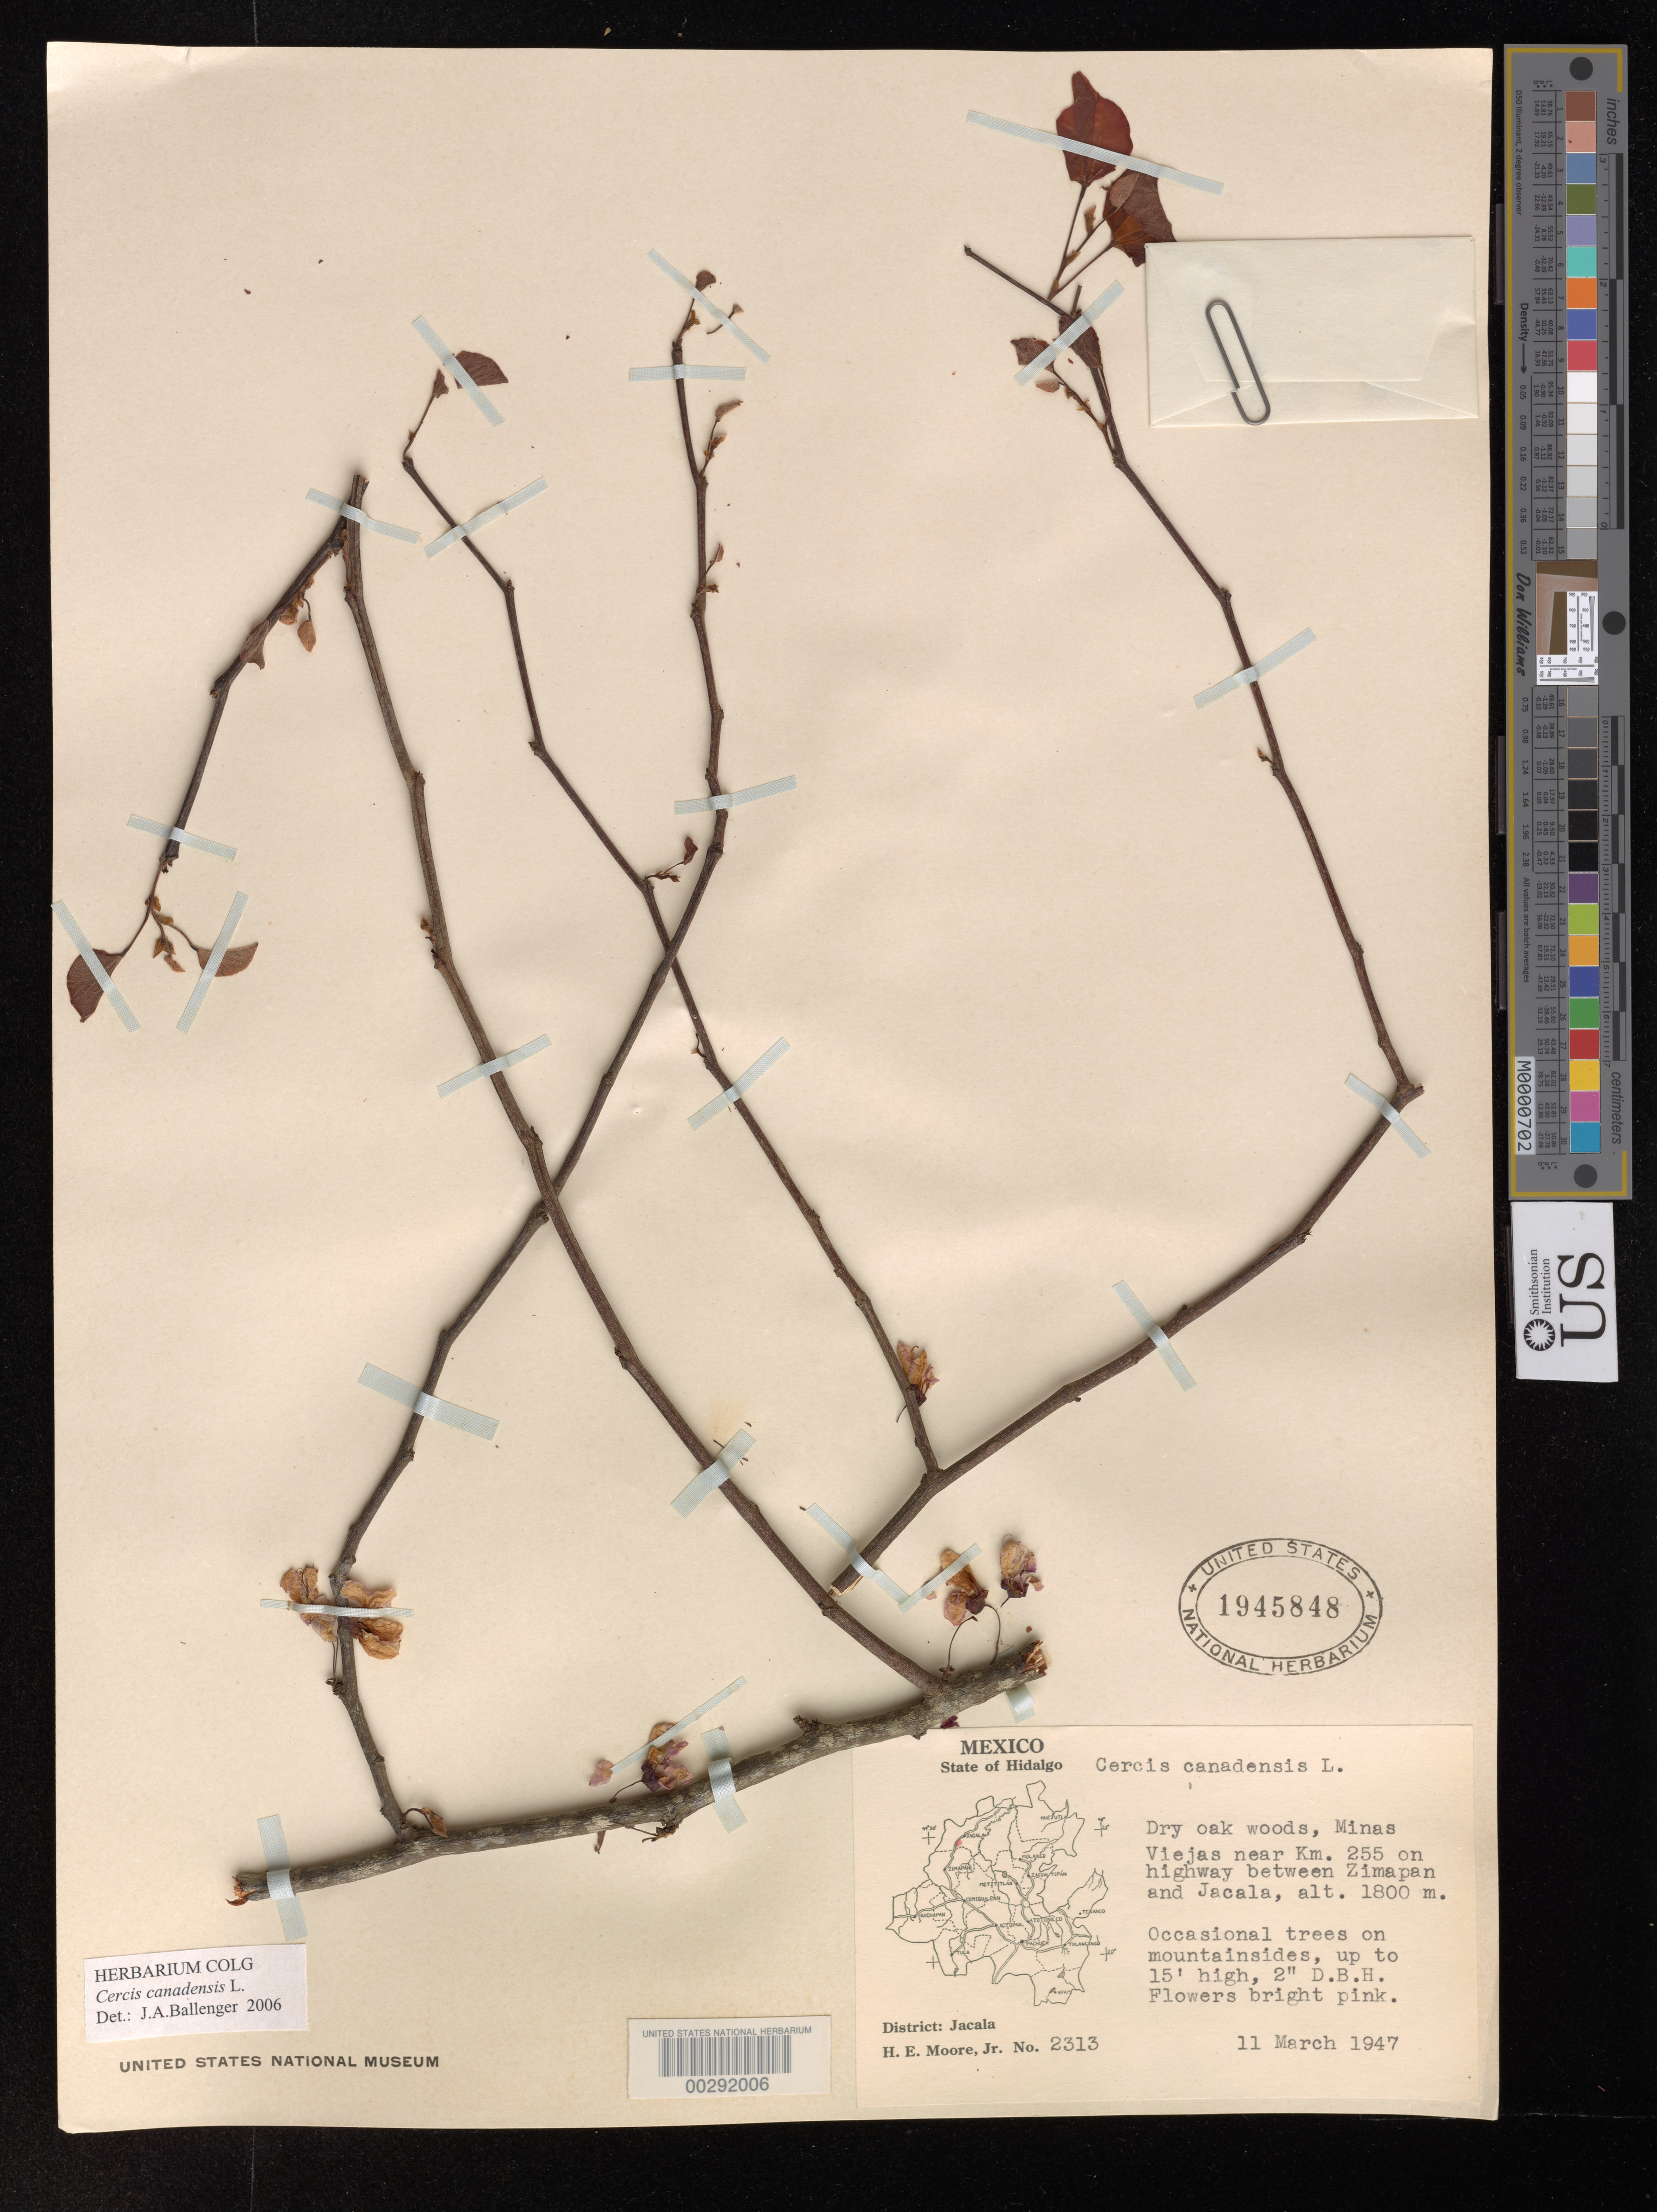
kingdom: Plantae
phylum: Tracheophyta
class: Magnoliopsida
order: Fabales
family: Fabaceae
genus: Cercis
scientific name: Cercis canadensis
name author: L.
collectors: H. E. Moore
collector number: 2313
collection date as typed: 11 Mar 1947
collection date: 1947-03-11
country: Mexico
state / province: Hidalgo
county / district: Jacala De Ledezma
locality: Minas Viejas, near km 255 on highway between Zimapan and Jacala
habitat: Dry oak woods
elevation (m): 1800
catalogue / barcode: US 1945848